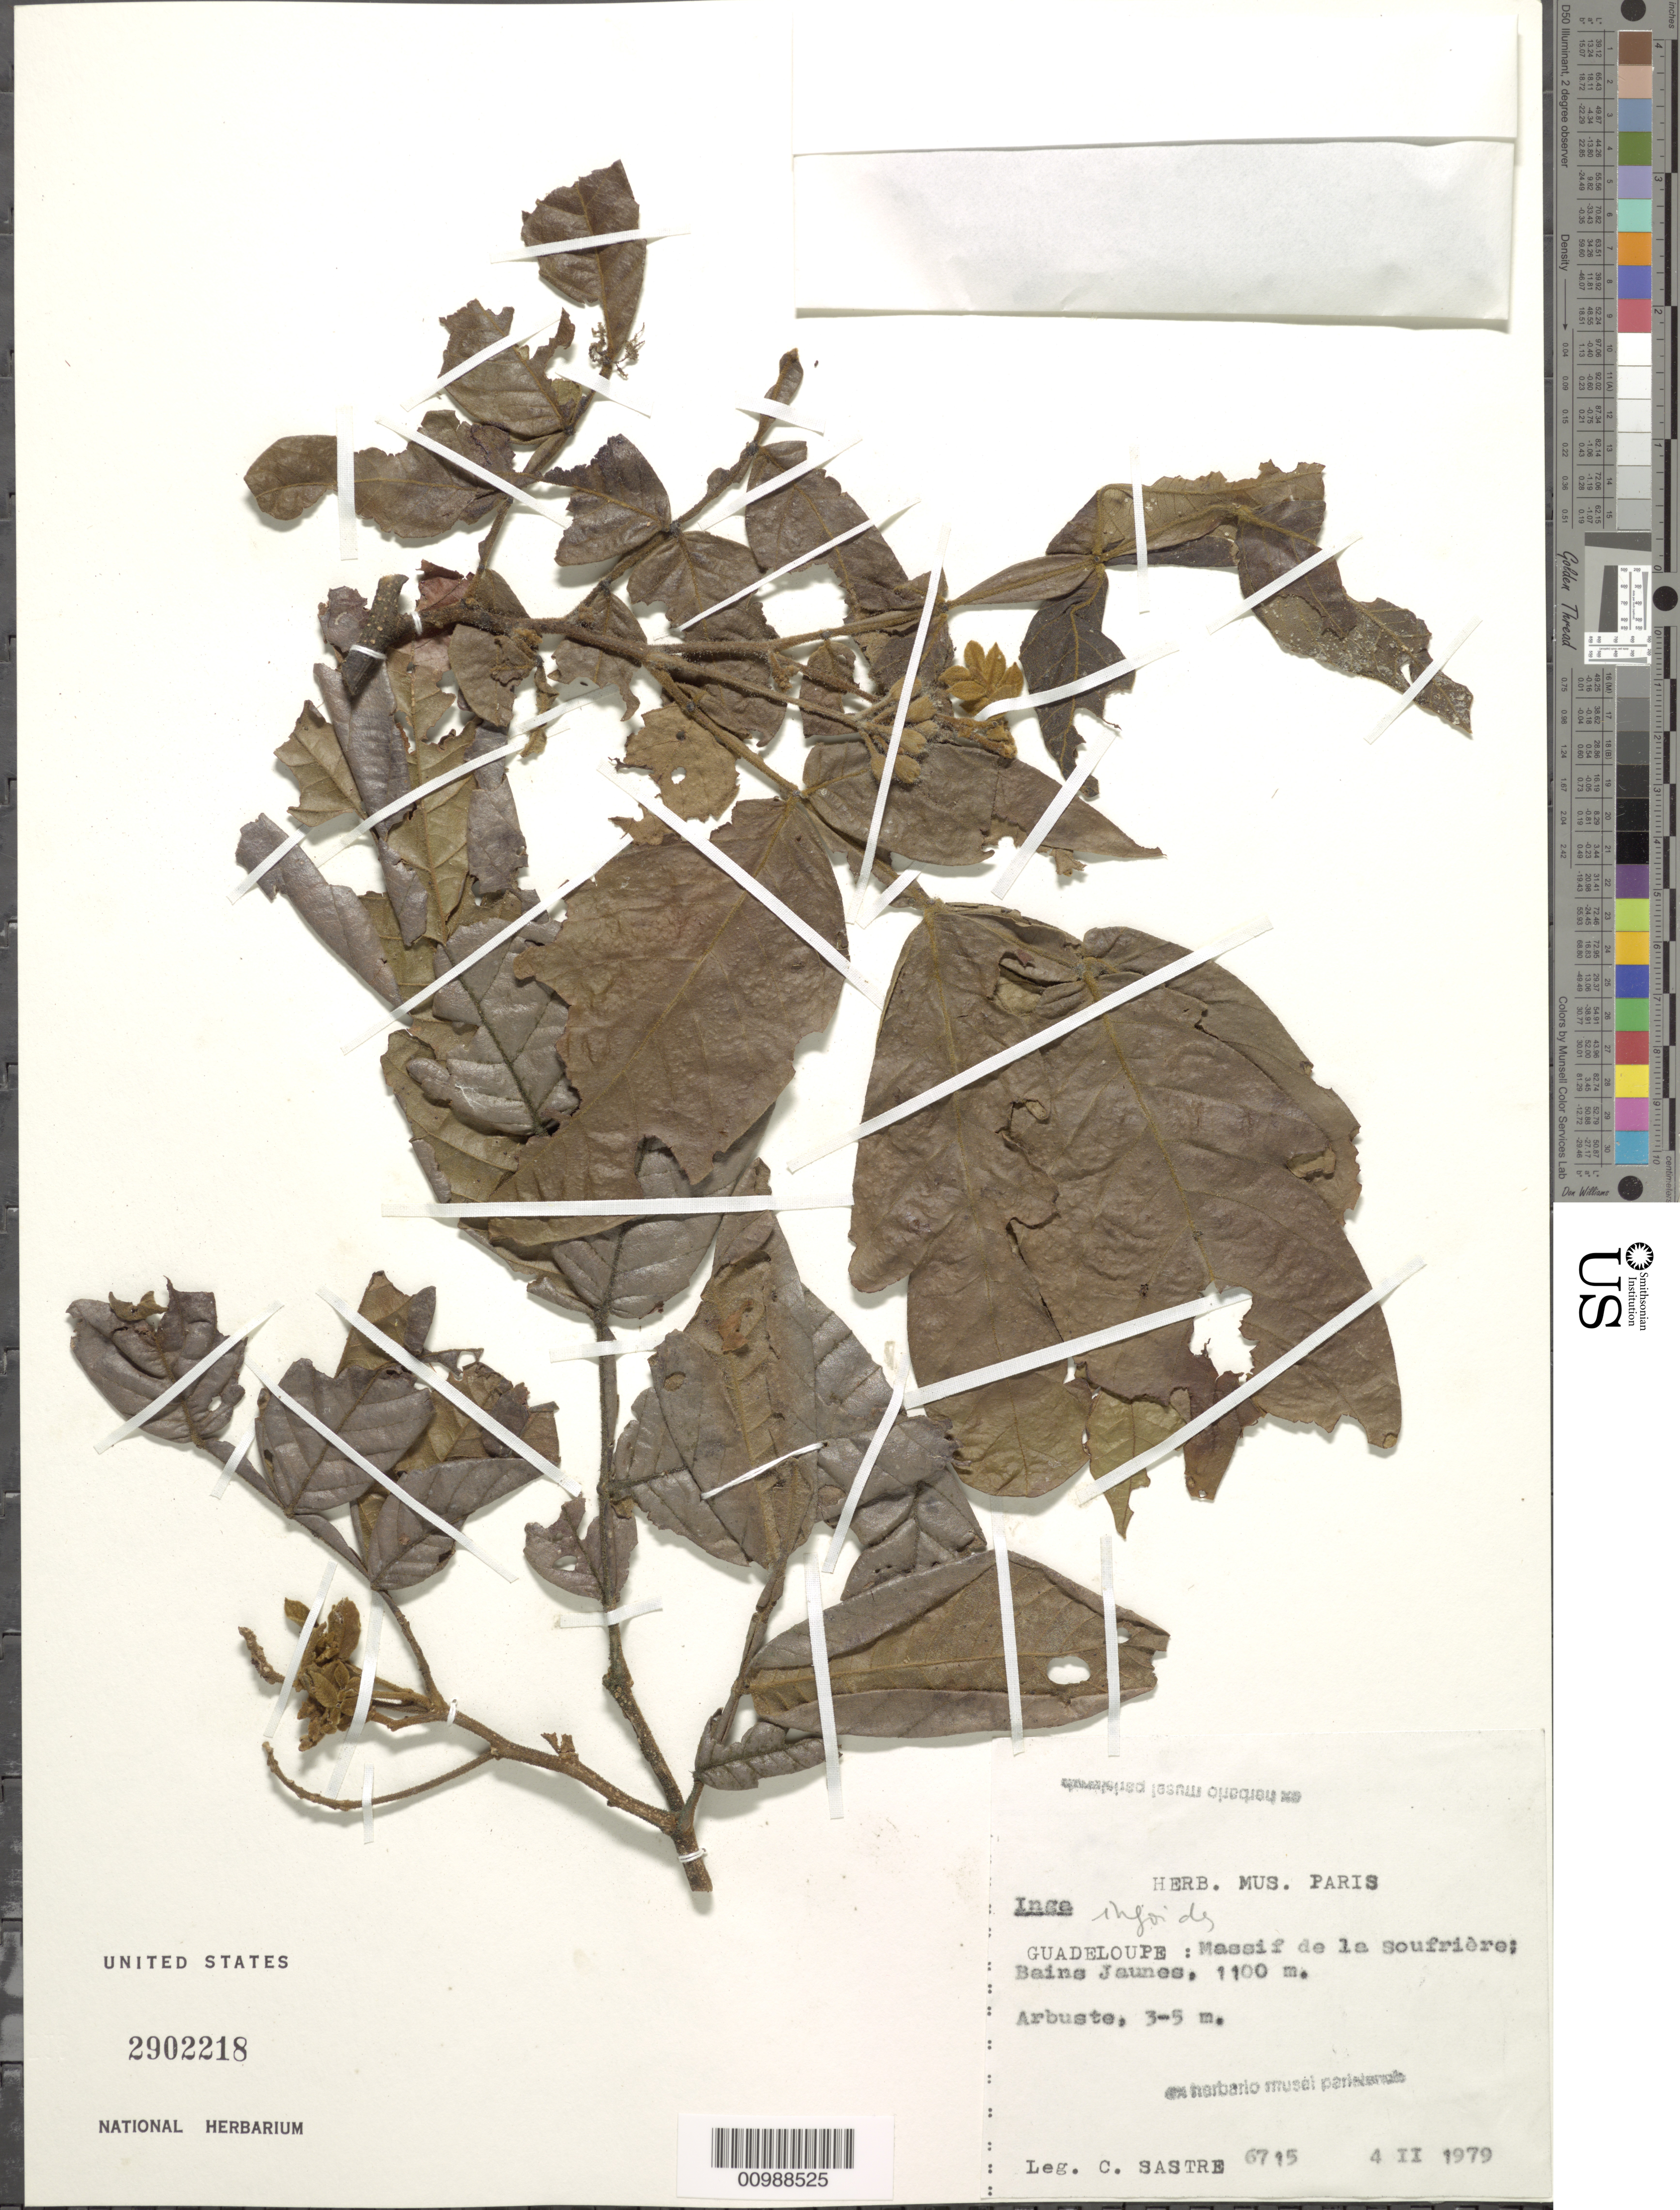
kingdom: Plantae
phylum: Tracheophyta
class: Magnoliopsida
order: Fabales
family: Fabaceae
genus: Inga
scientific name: Inga ingoides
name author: (Rich.) Willd.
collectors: C. H. L. Sastre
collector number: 6715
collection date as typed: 04 Feb 1979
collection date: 1979-02-04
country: Guadeloupe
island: Basse Terre [Guadeloupe]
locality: Massif de la Soufriere; Beins Jaunes.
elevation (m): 1100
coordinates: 0 N, 0 E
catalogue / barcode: US 2902218